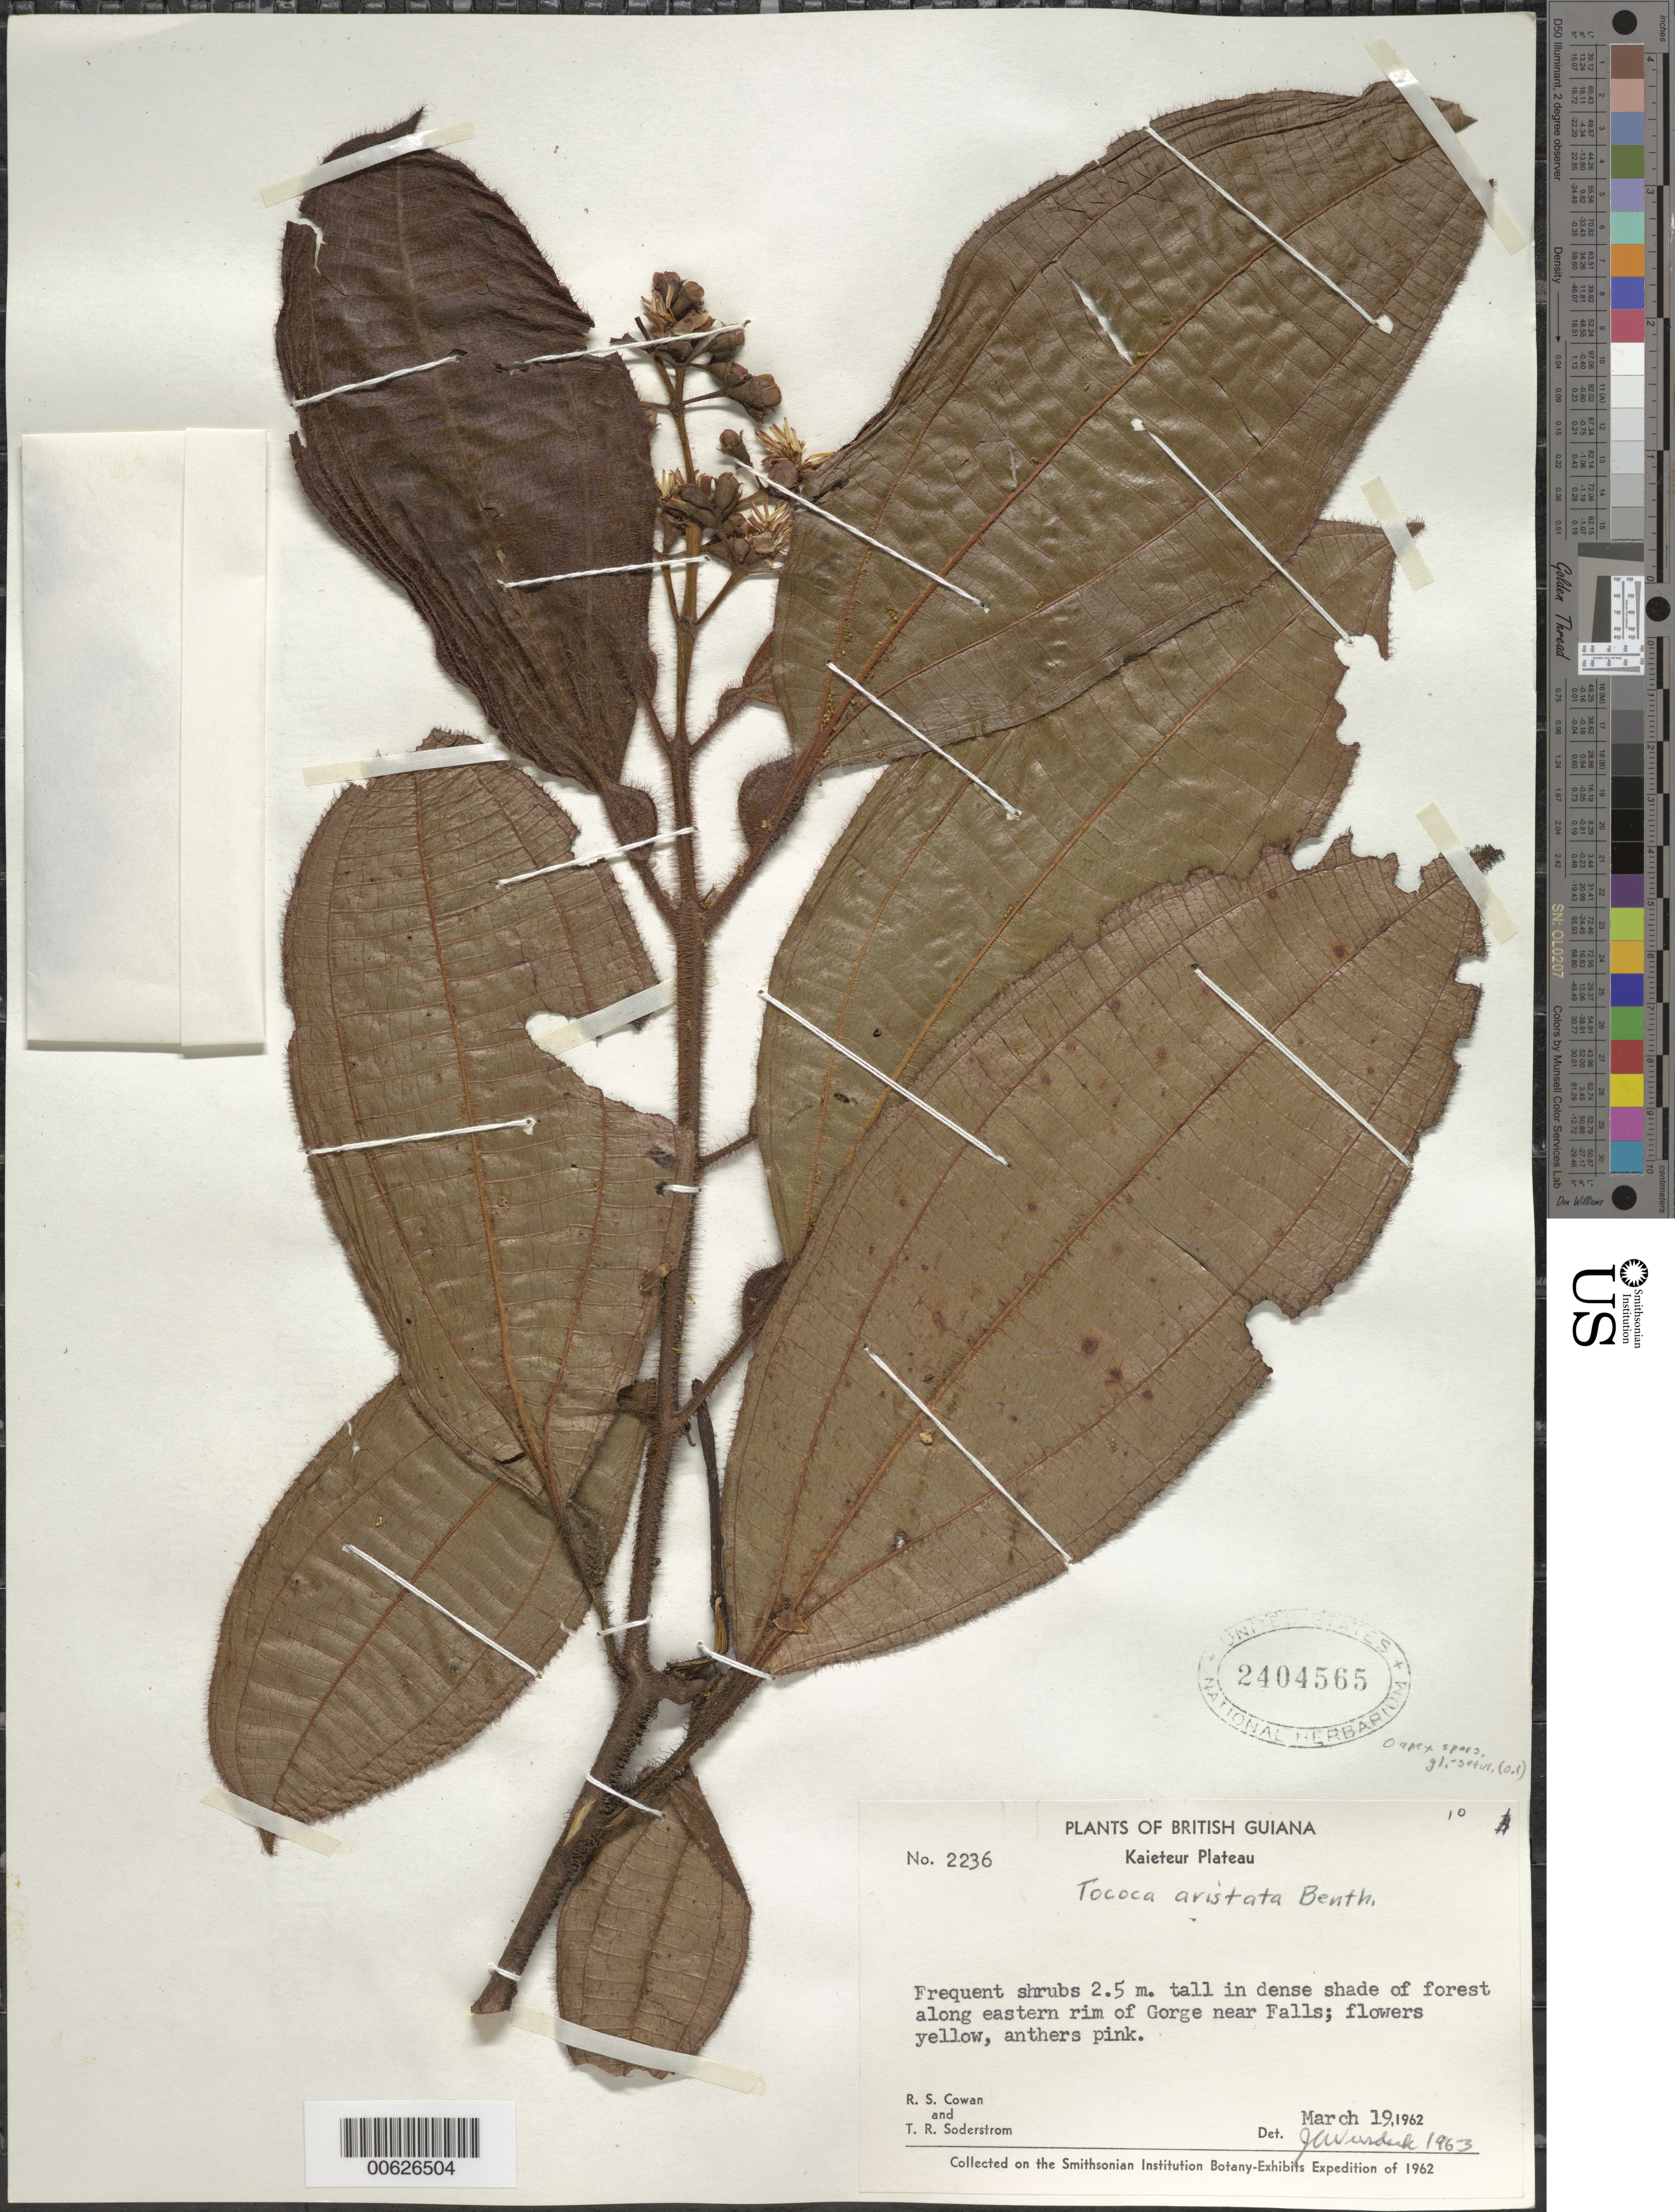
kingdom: Plantae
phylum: Tracheophyta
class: Magnoliopsida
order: Myrtales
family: Melastomataceae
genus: Tococa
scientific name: Tococa aristata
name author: Benth.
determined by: Wurdack, John J., (US), US (UNITED STATES)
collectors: R. S. Cowan & T. R. Soderstrom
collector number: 2236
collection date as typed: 19-Mar-62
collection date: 1962-03-19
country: Guyana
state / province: Potaro-Siparuni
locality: Kaieteur Plateau, E rim of Gorge near Kaieteur Falls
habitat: Dense shade of forest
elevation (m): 427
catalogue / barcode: US 2404565